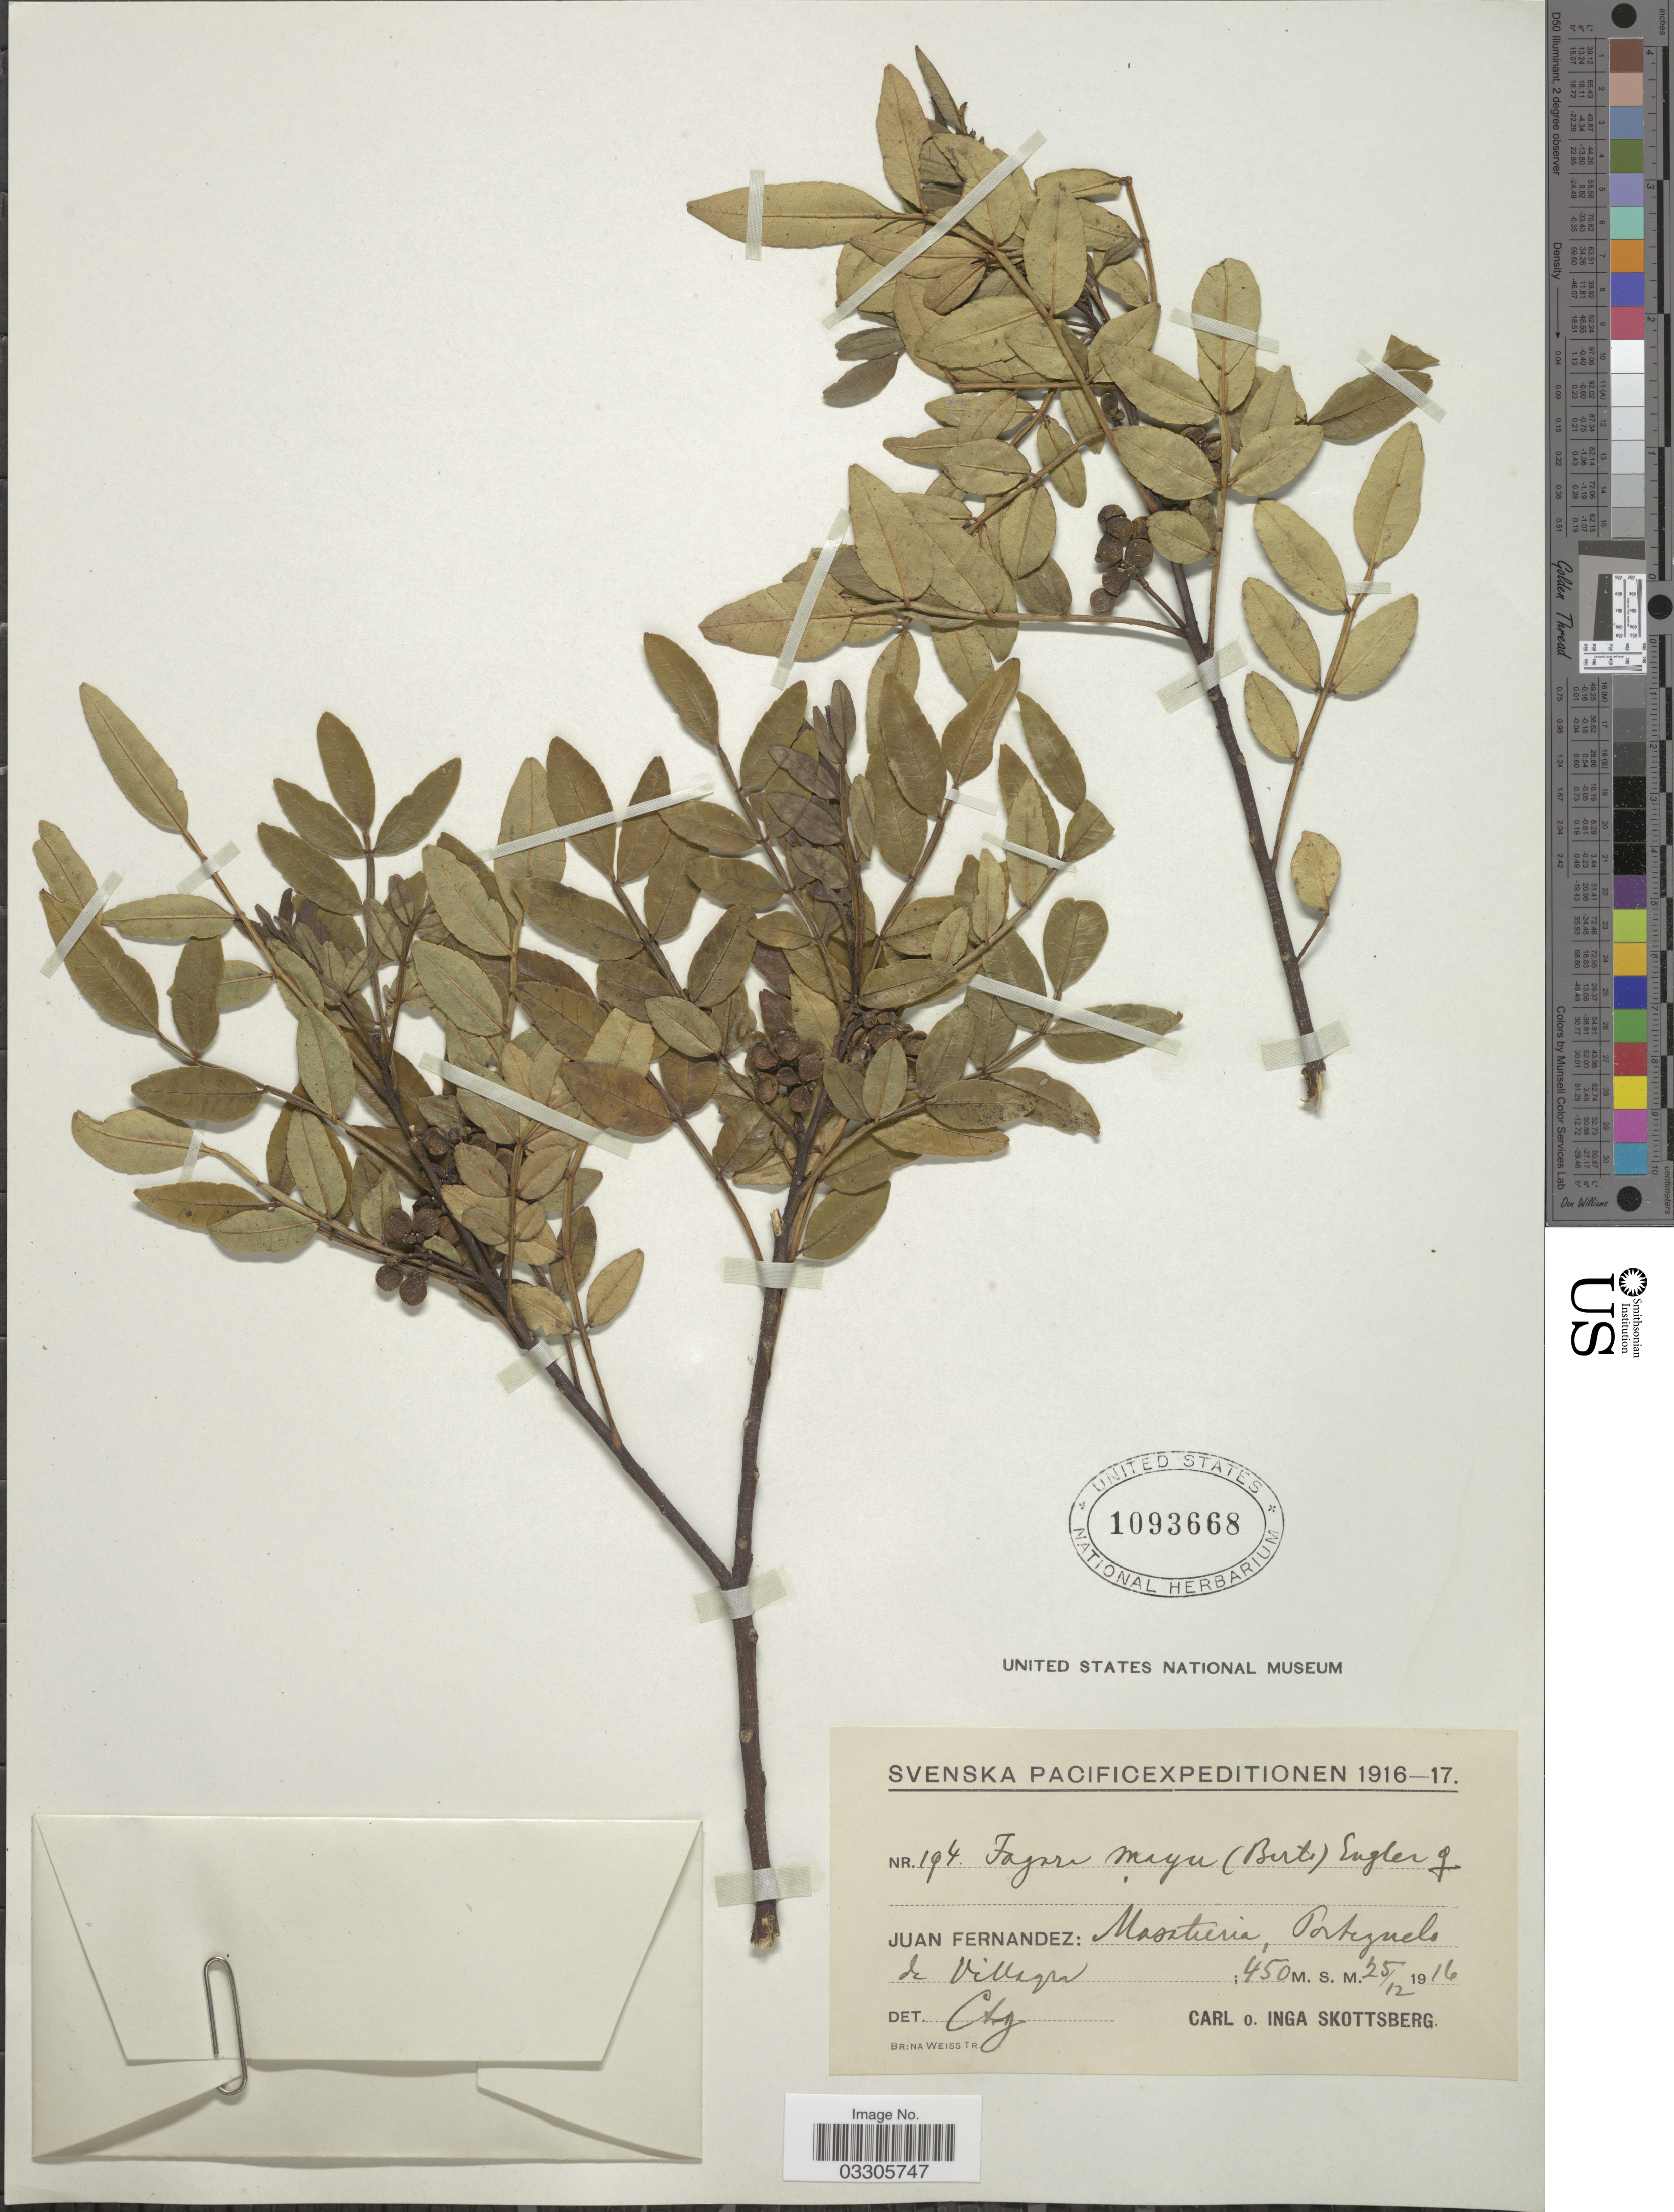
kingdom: Plantae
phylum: Tracheophyta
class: Magnoliopsida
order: Sapindales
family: Rutaceae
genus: Zanthoxylum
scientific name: Zanthoxylum mayu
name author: Bertero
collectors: C. Skottsberg & I. Skottsberg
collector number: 194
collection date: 1916-12-25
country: Chile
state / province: Valparaíso (V)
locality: Juan Fernandez: Masatierra, Portezuelo de Villagra.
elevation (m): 450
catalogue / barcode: US 1093668